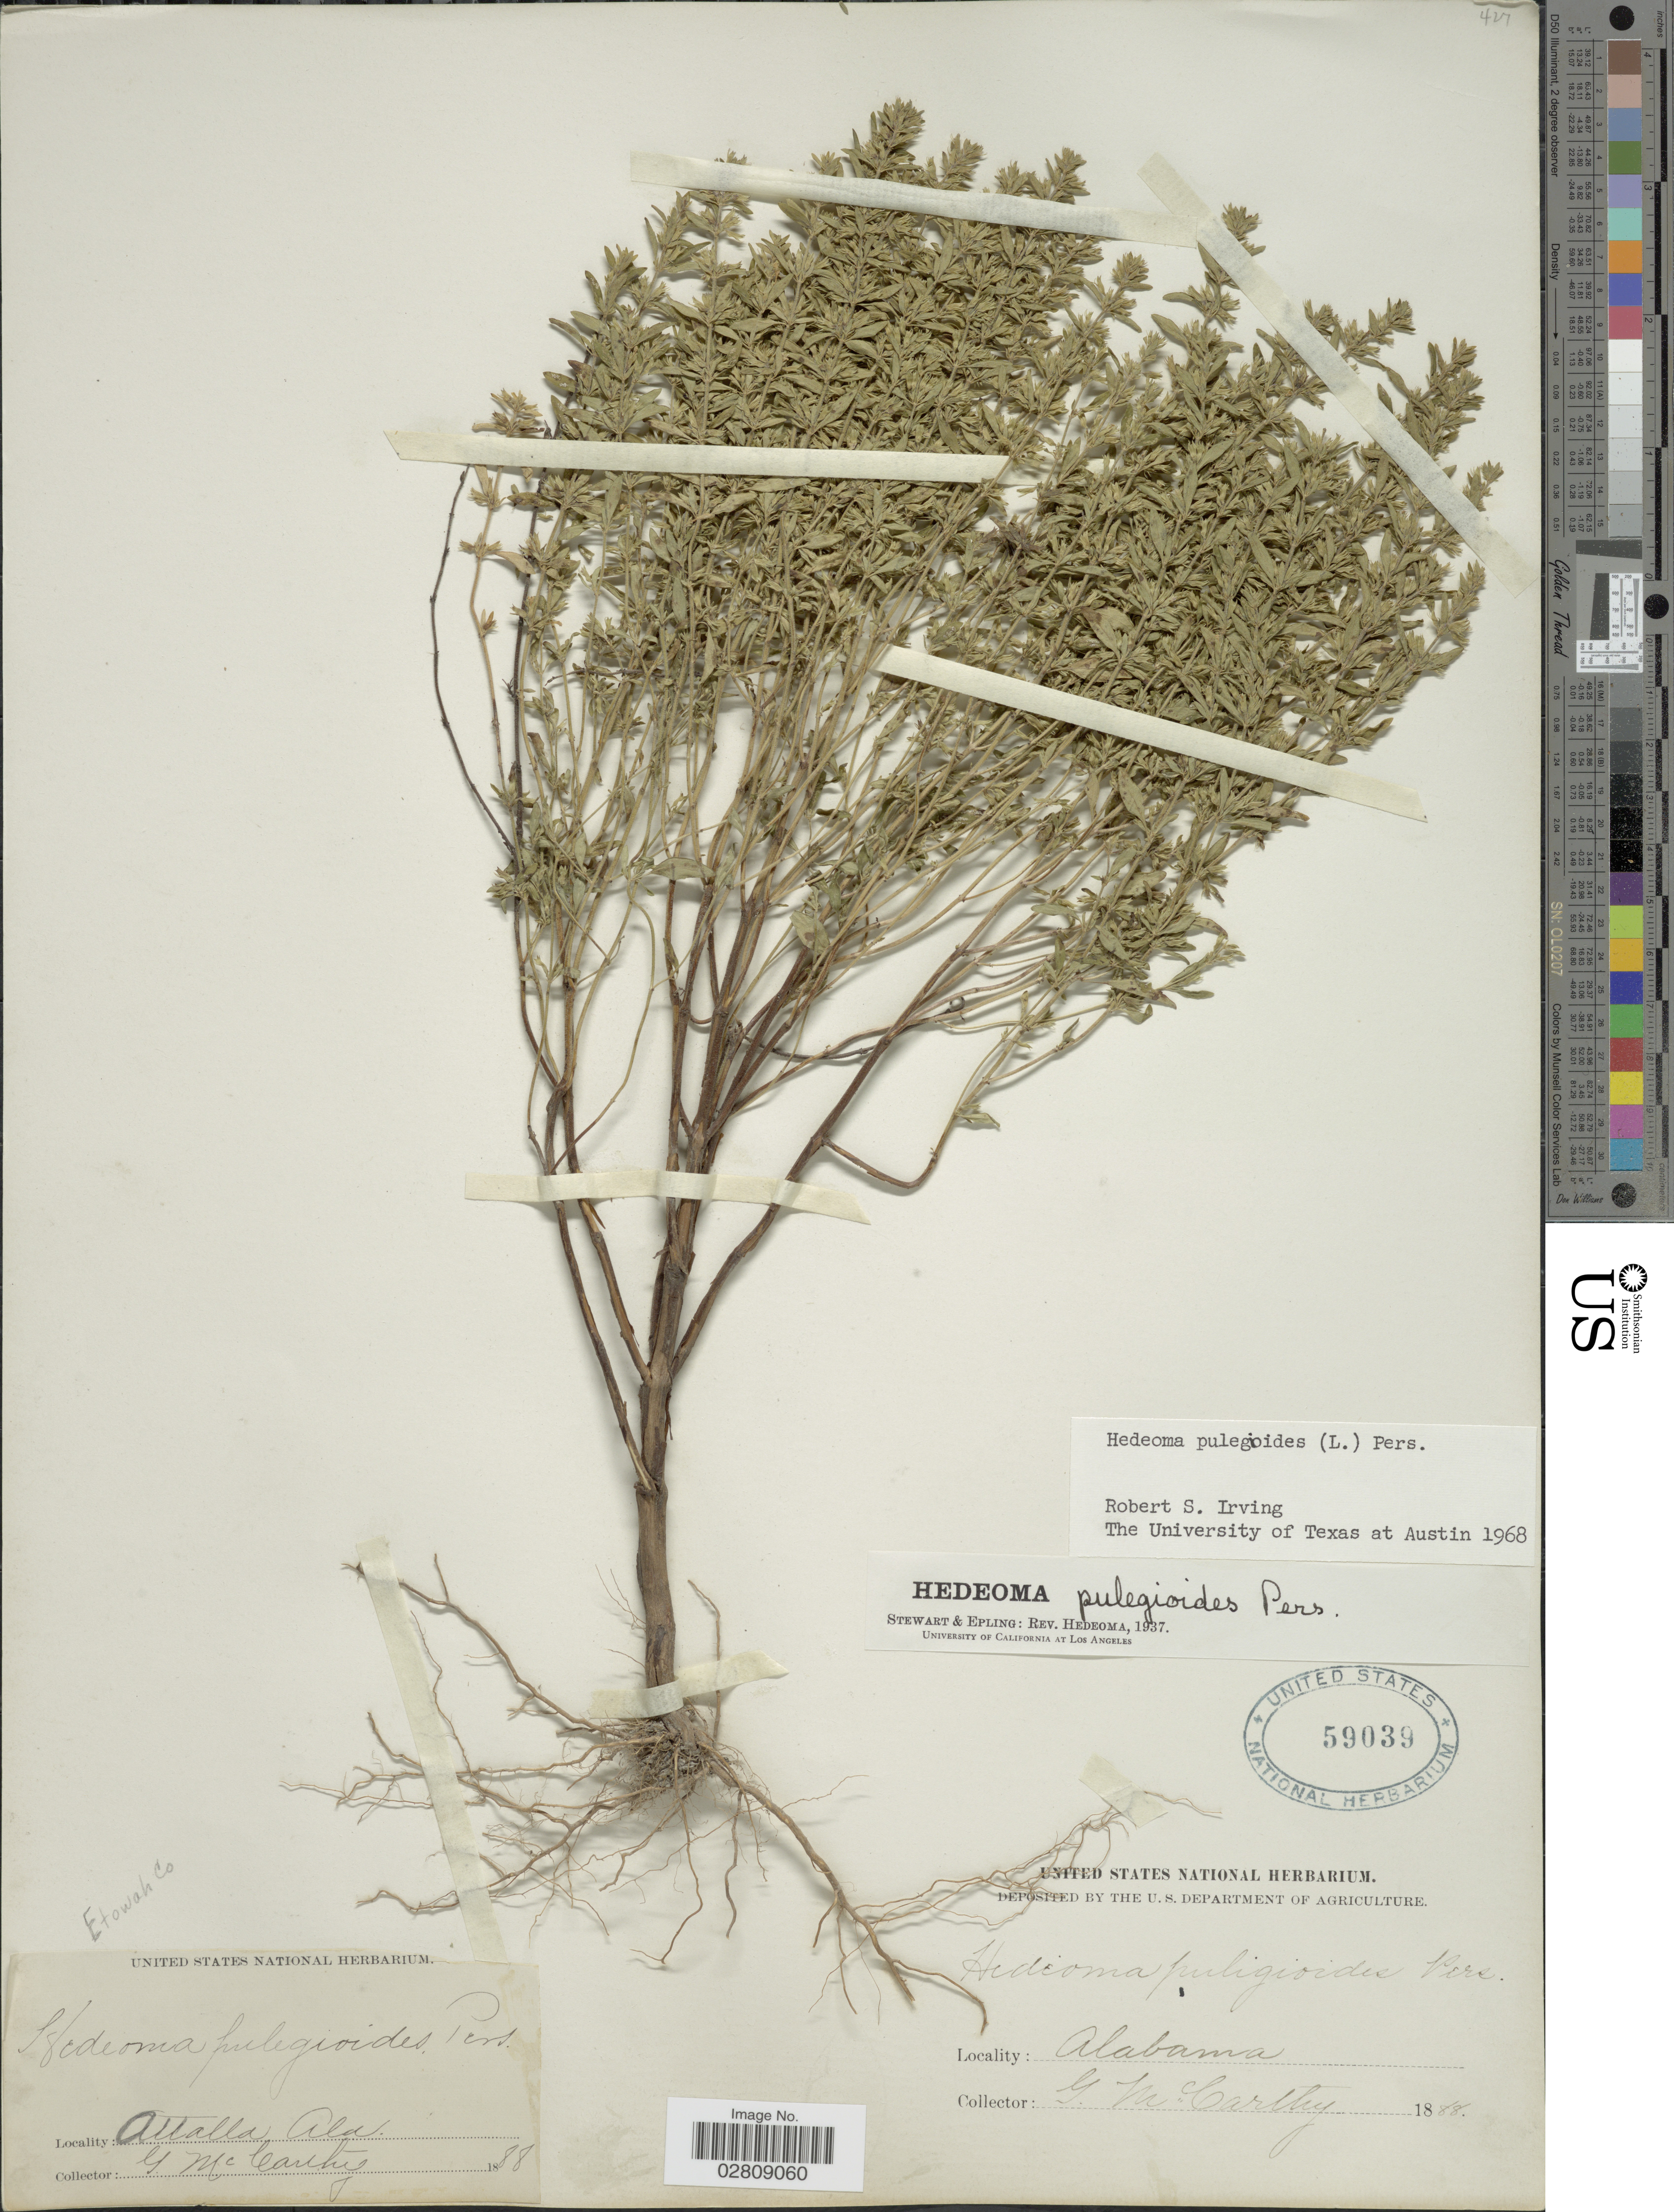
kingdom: Plantae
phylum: Tracheophyta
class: Magnoliopsida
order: Lamiales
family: Lamiaceae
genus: Hedeoma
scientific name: Hedeoma pulegioides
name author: (L.) Pers.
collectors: G. McCarthy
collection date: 1888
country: United States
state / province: Alabama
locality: Attalla, Etowah Co.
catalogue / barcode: US 59039